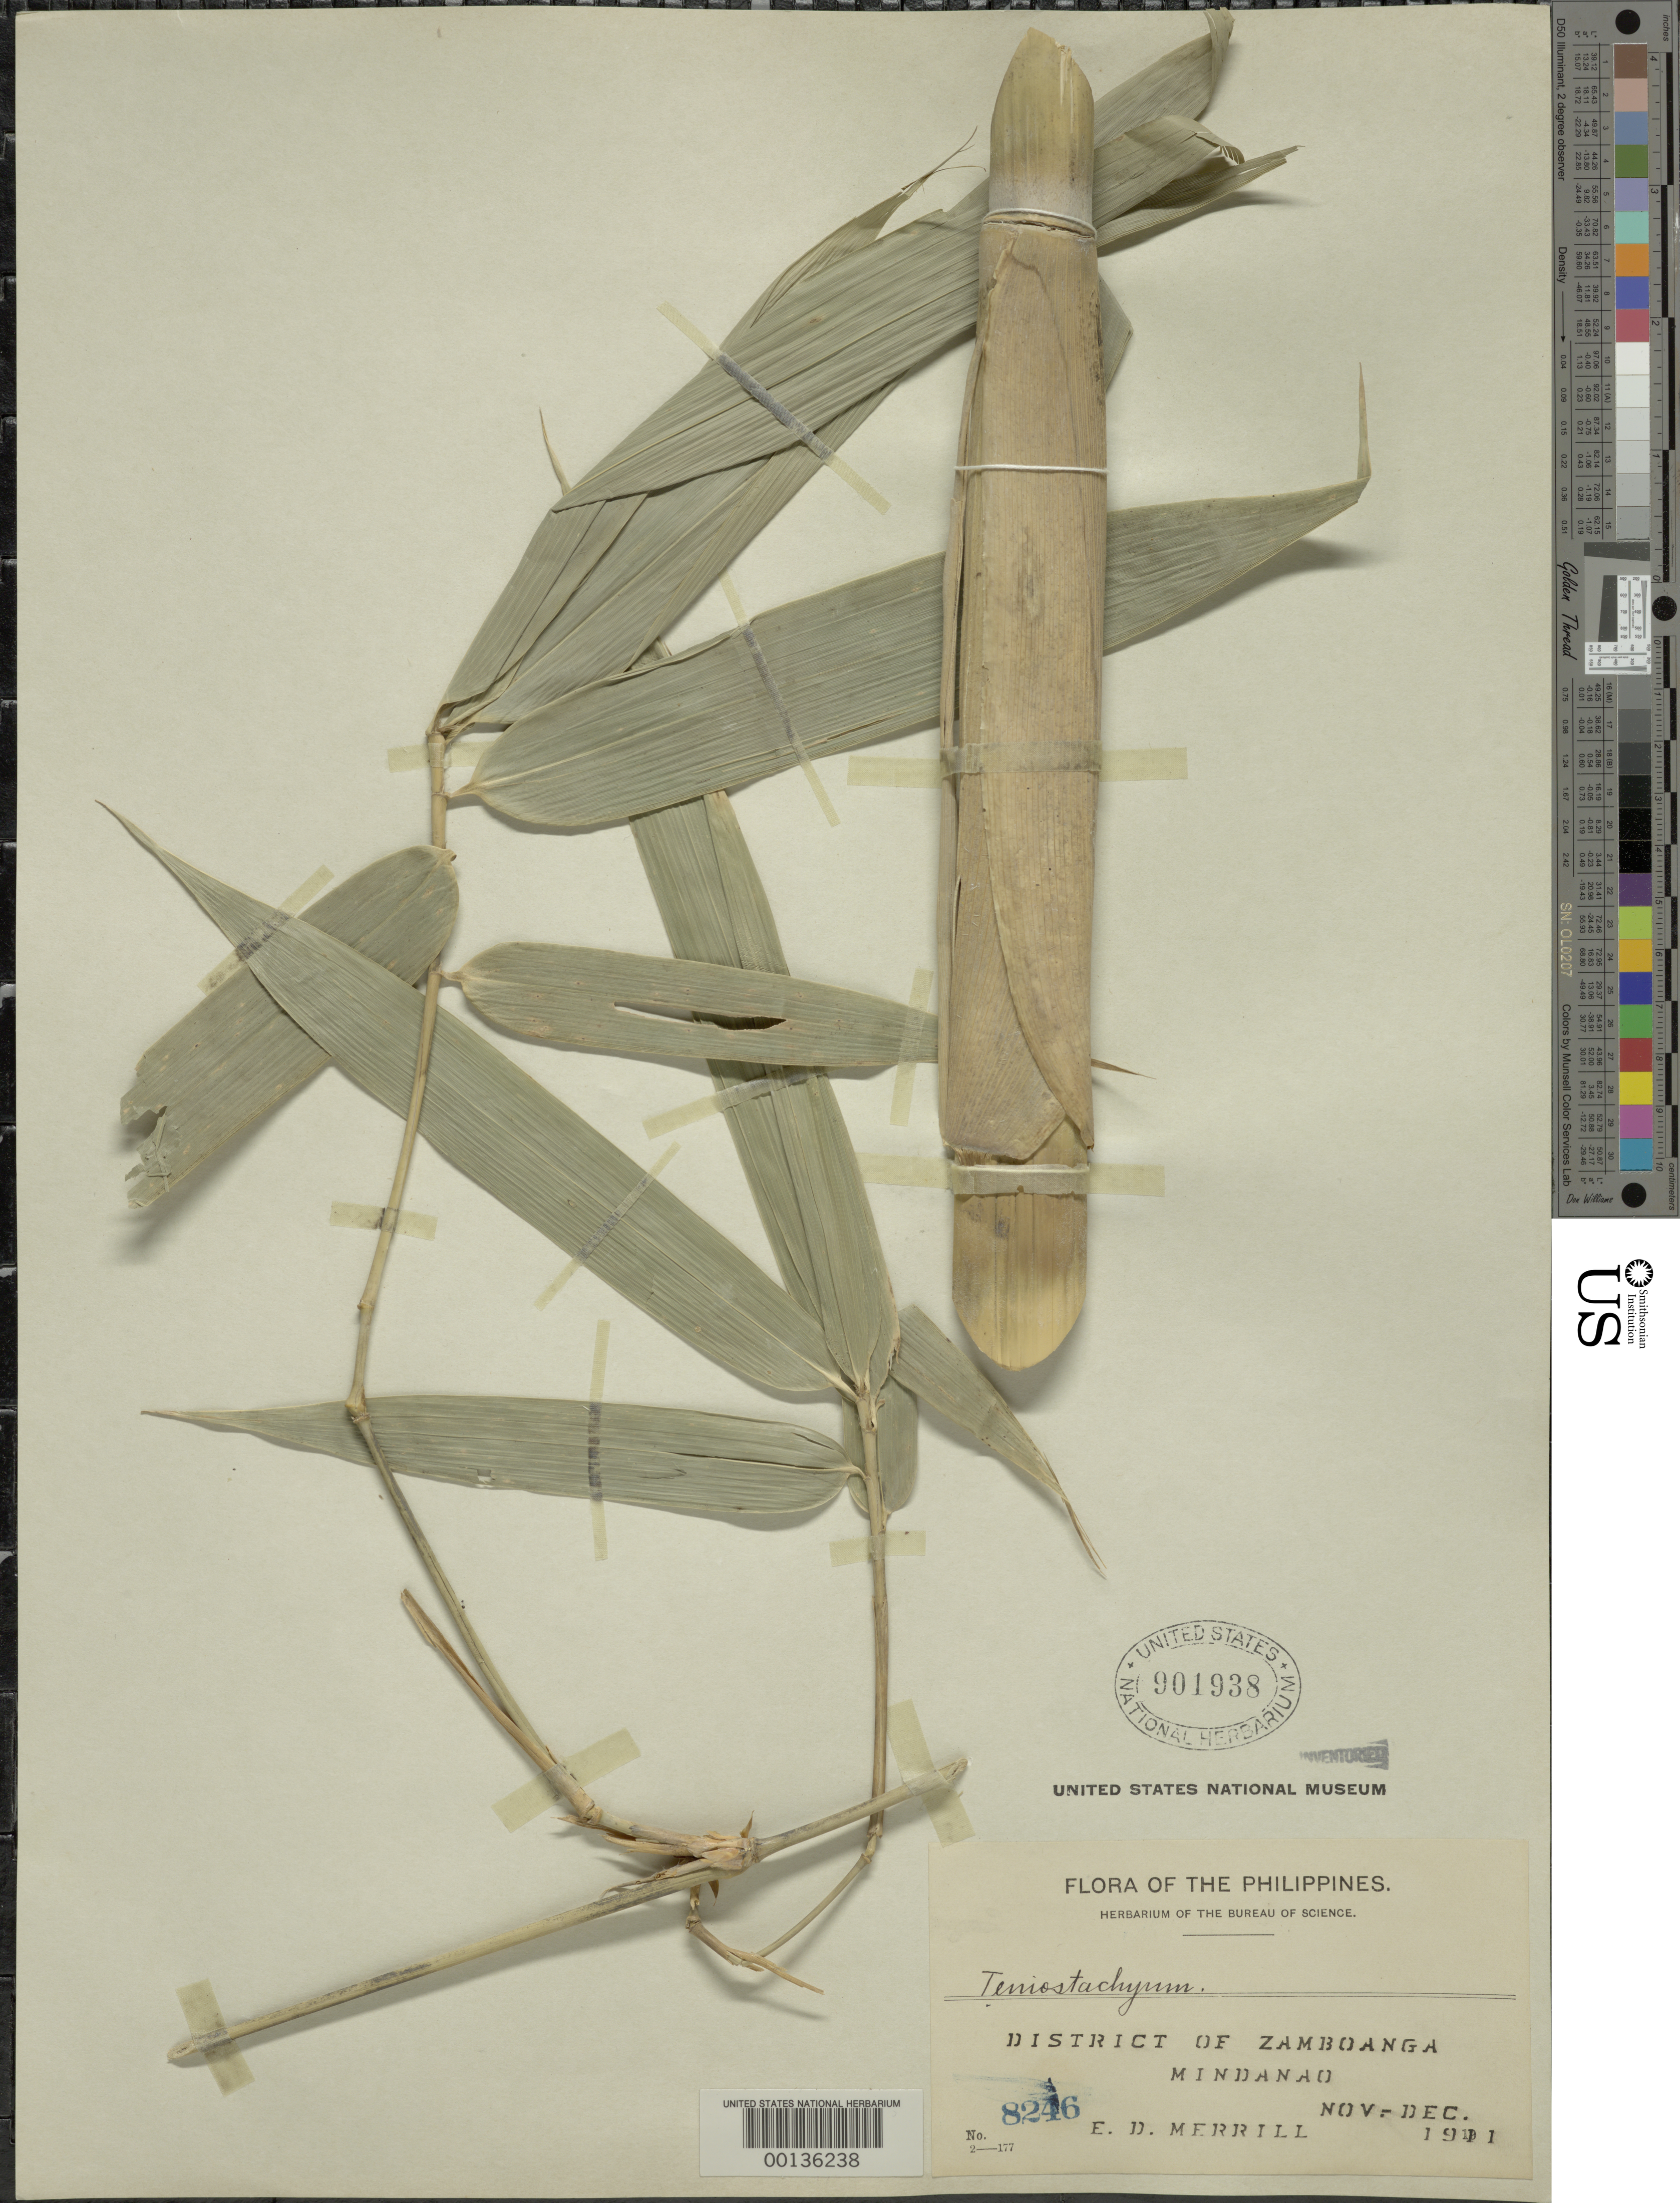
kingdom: Plantae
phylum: Tracheophyta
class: Liliopsida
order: Poales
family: Poaceae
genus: Teinostachyum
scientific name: Teinostachyum sp.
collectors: E. D. Merrill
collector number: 8246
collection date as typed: Nov 1911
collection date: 1911-11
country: Philippines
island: Mindanao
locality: Zamboanga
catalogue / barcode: US 901938